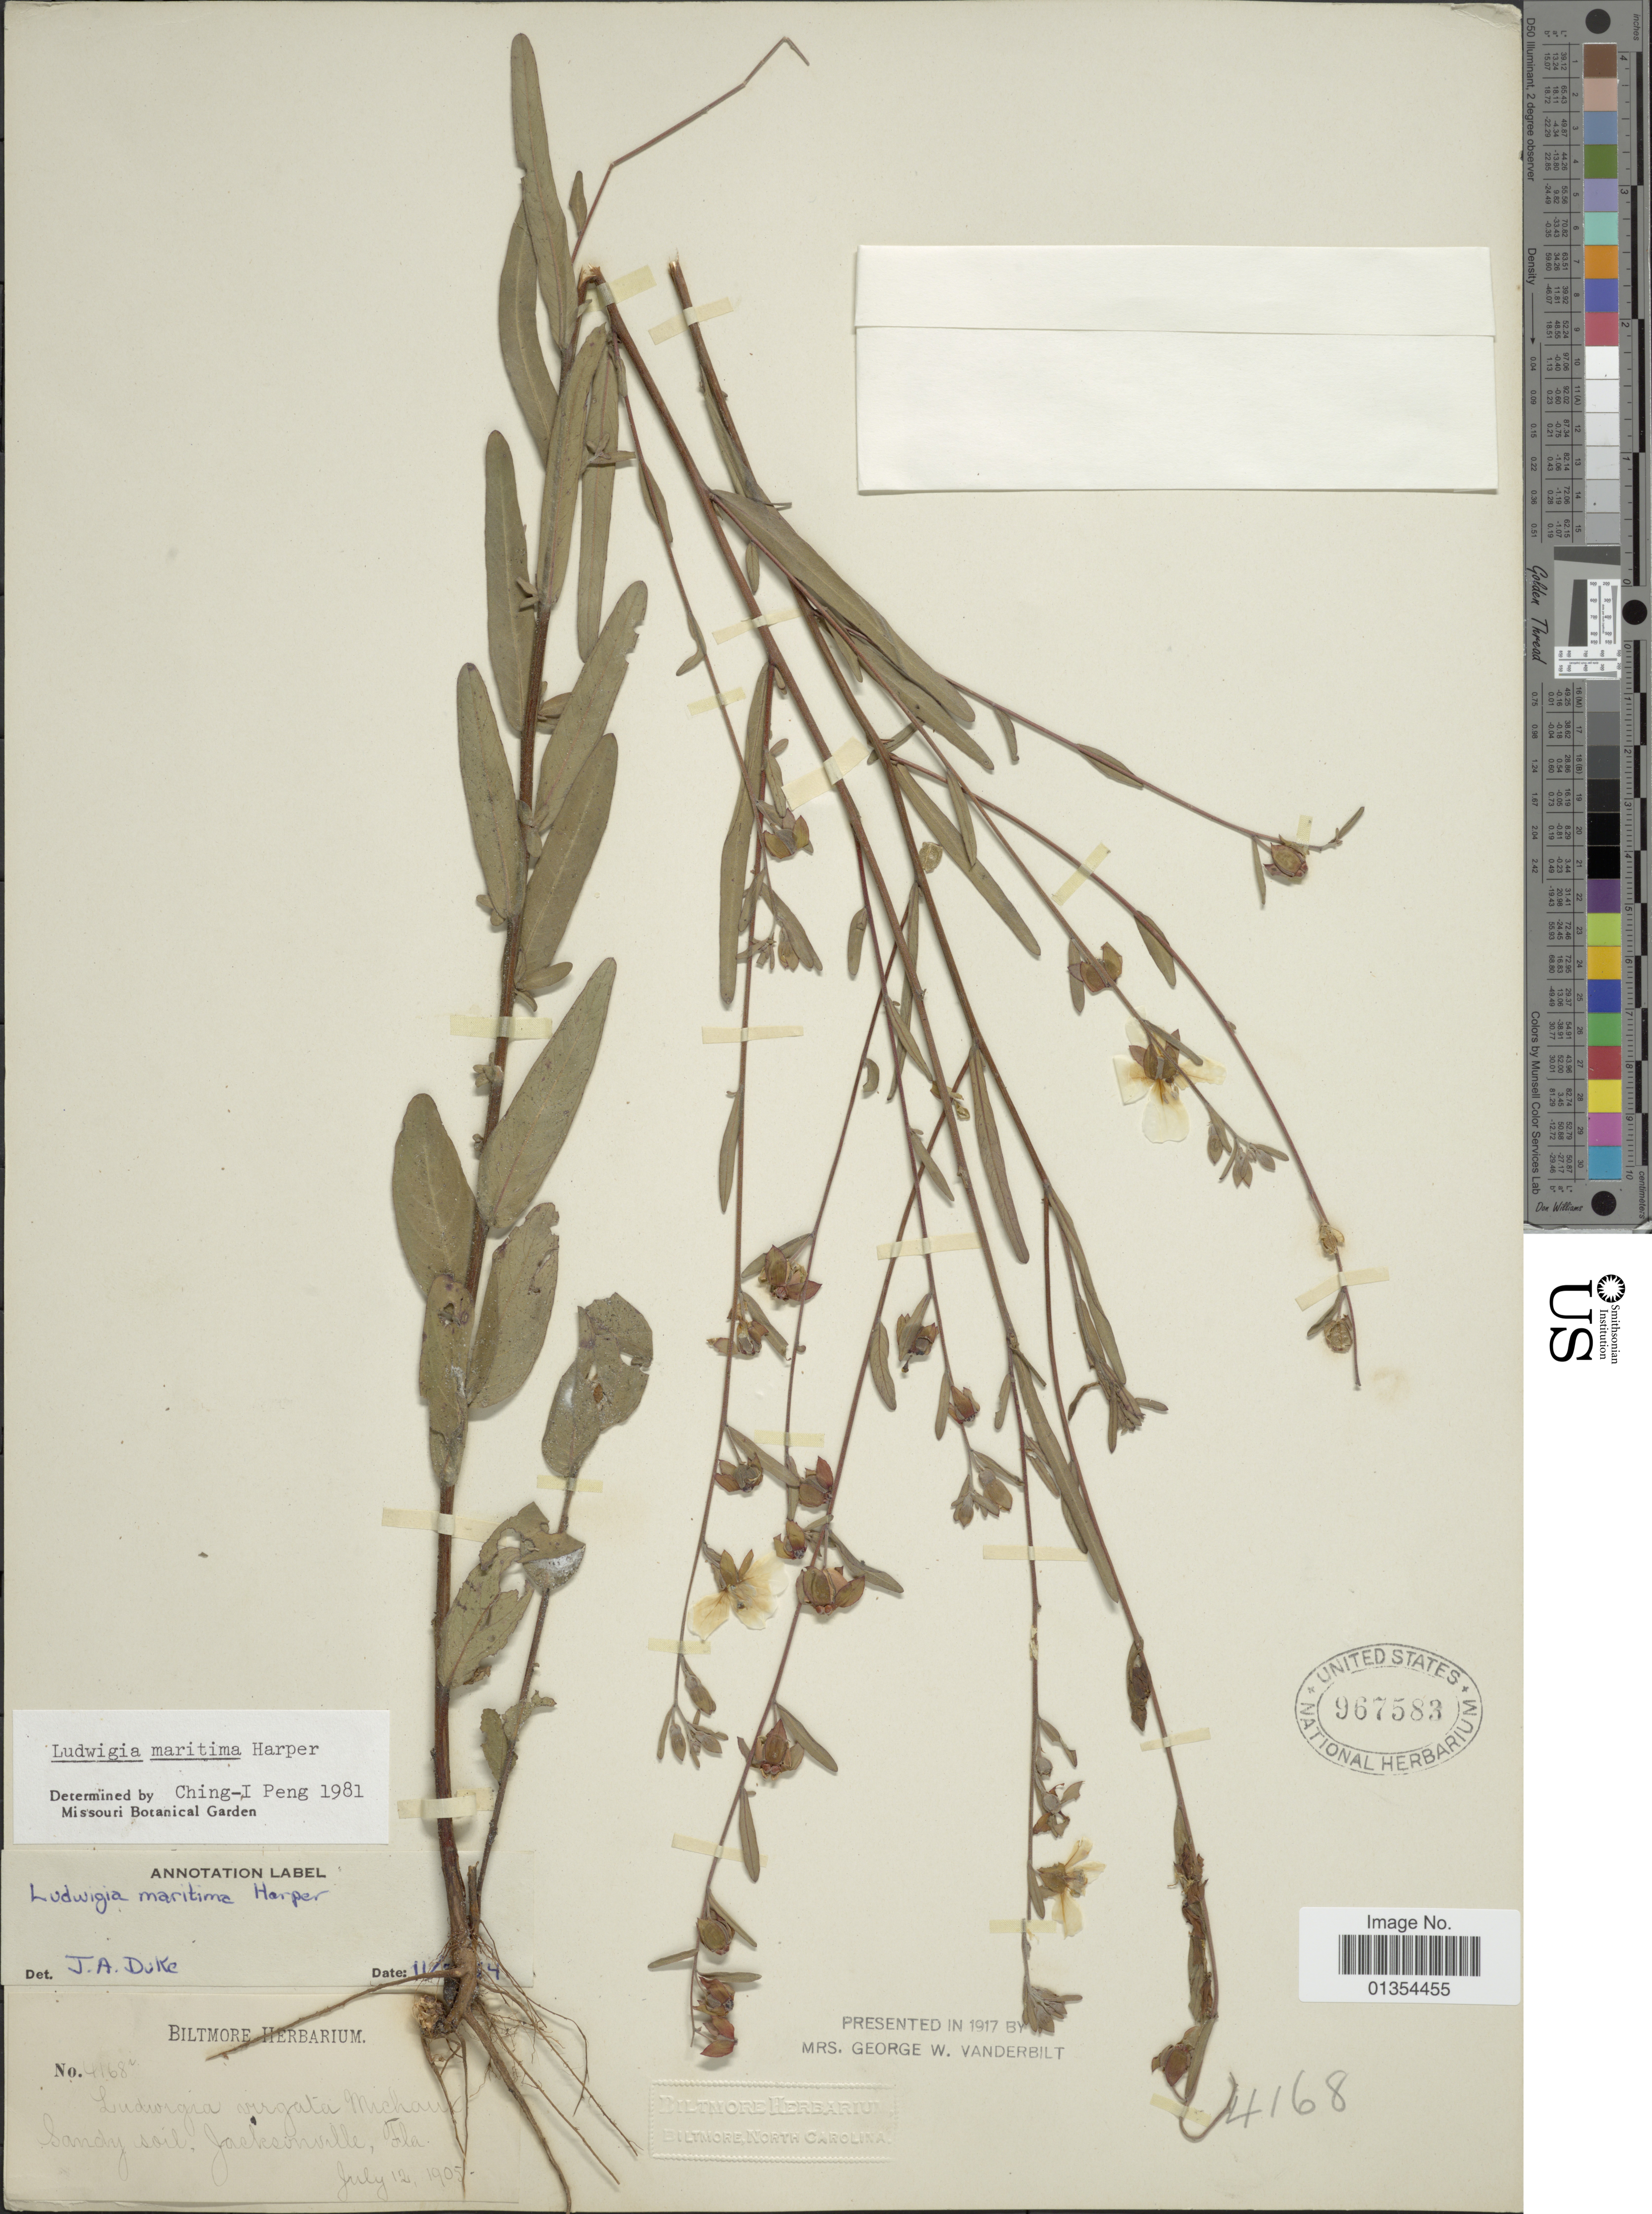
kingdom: Plantae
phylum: Tracheophyta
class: Magnoliopsida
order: Myrtales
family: Onagraceae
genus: Ludwigia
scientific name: Ludwigia maritima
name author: R.M. Harper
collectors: ex herb. Biltmore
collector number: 4168i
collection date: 1905-07-12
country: United States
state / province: Florida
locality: Jacksonville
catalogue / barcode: US 967583